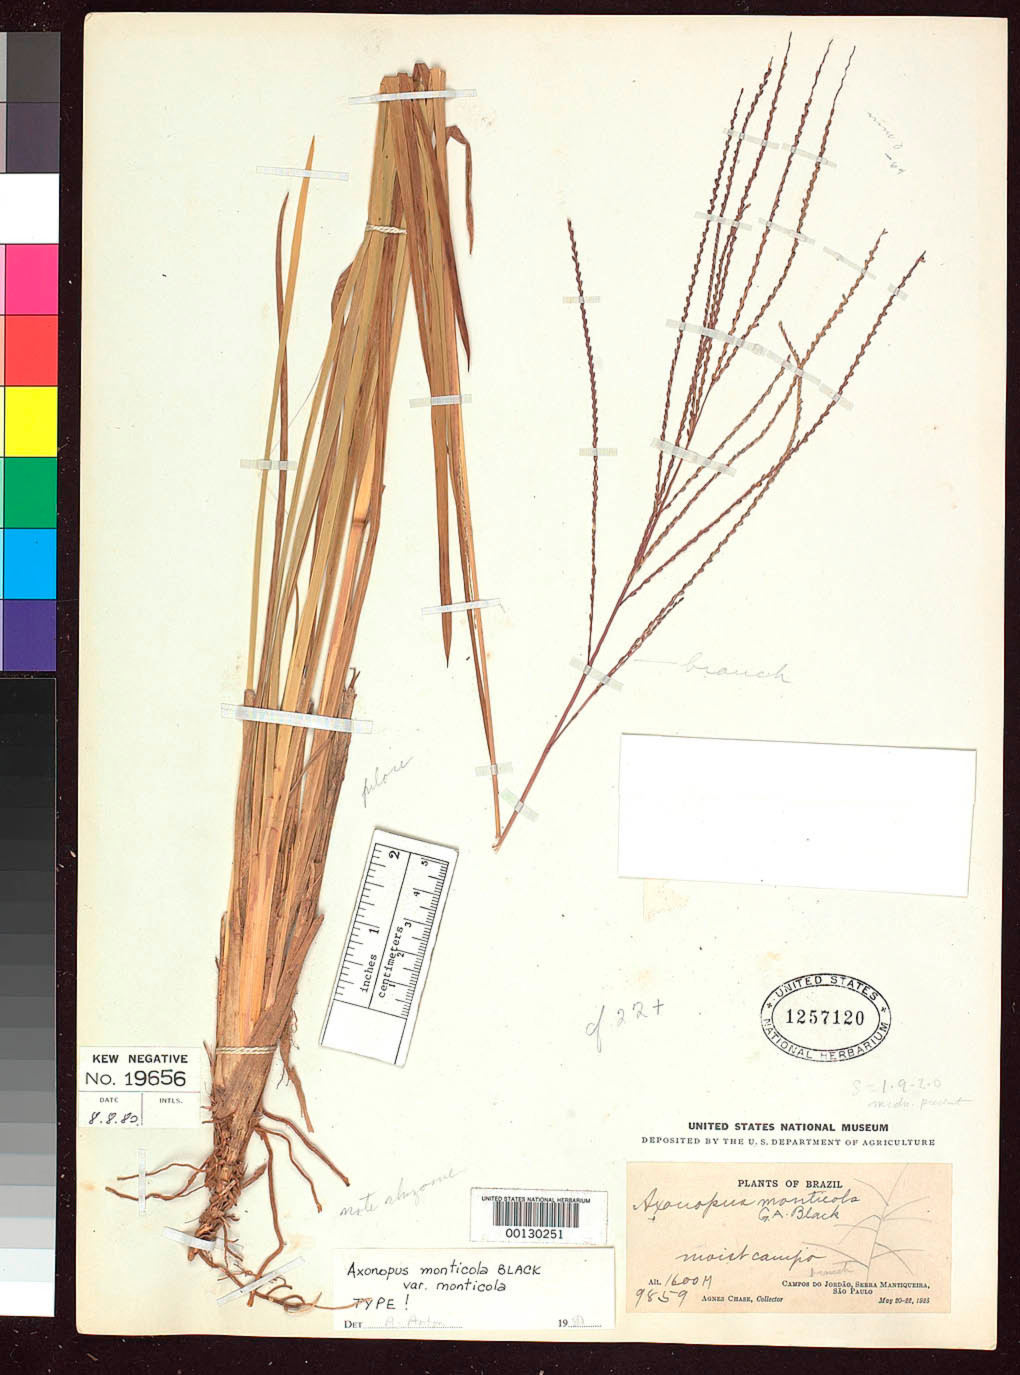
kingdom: Plantae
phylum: Tracheophyta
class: Liliopsida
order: Poales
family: Poaceae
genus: Axonopus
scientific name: Axonopus monticola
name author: G.A. Black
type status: Holotype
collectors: A. Chase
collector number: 9859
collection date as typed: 20 May 1925 to 22 May 1925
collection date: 1925-05-20/1925-05-22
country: Brazil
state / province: São Paulo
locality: Campos do Jordao, Serra Mantiqueira.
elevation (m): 1600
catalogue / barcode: US 1257120